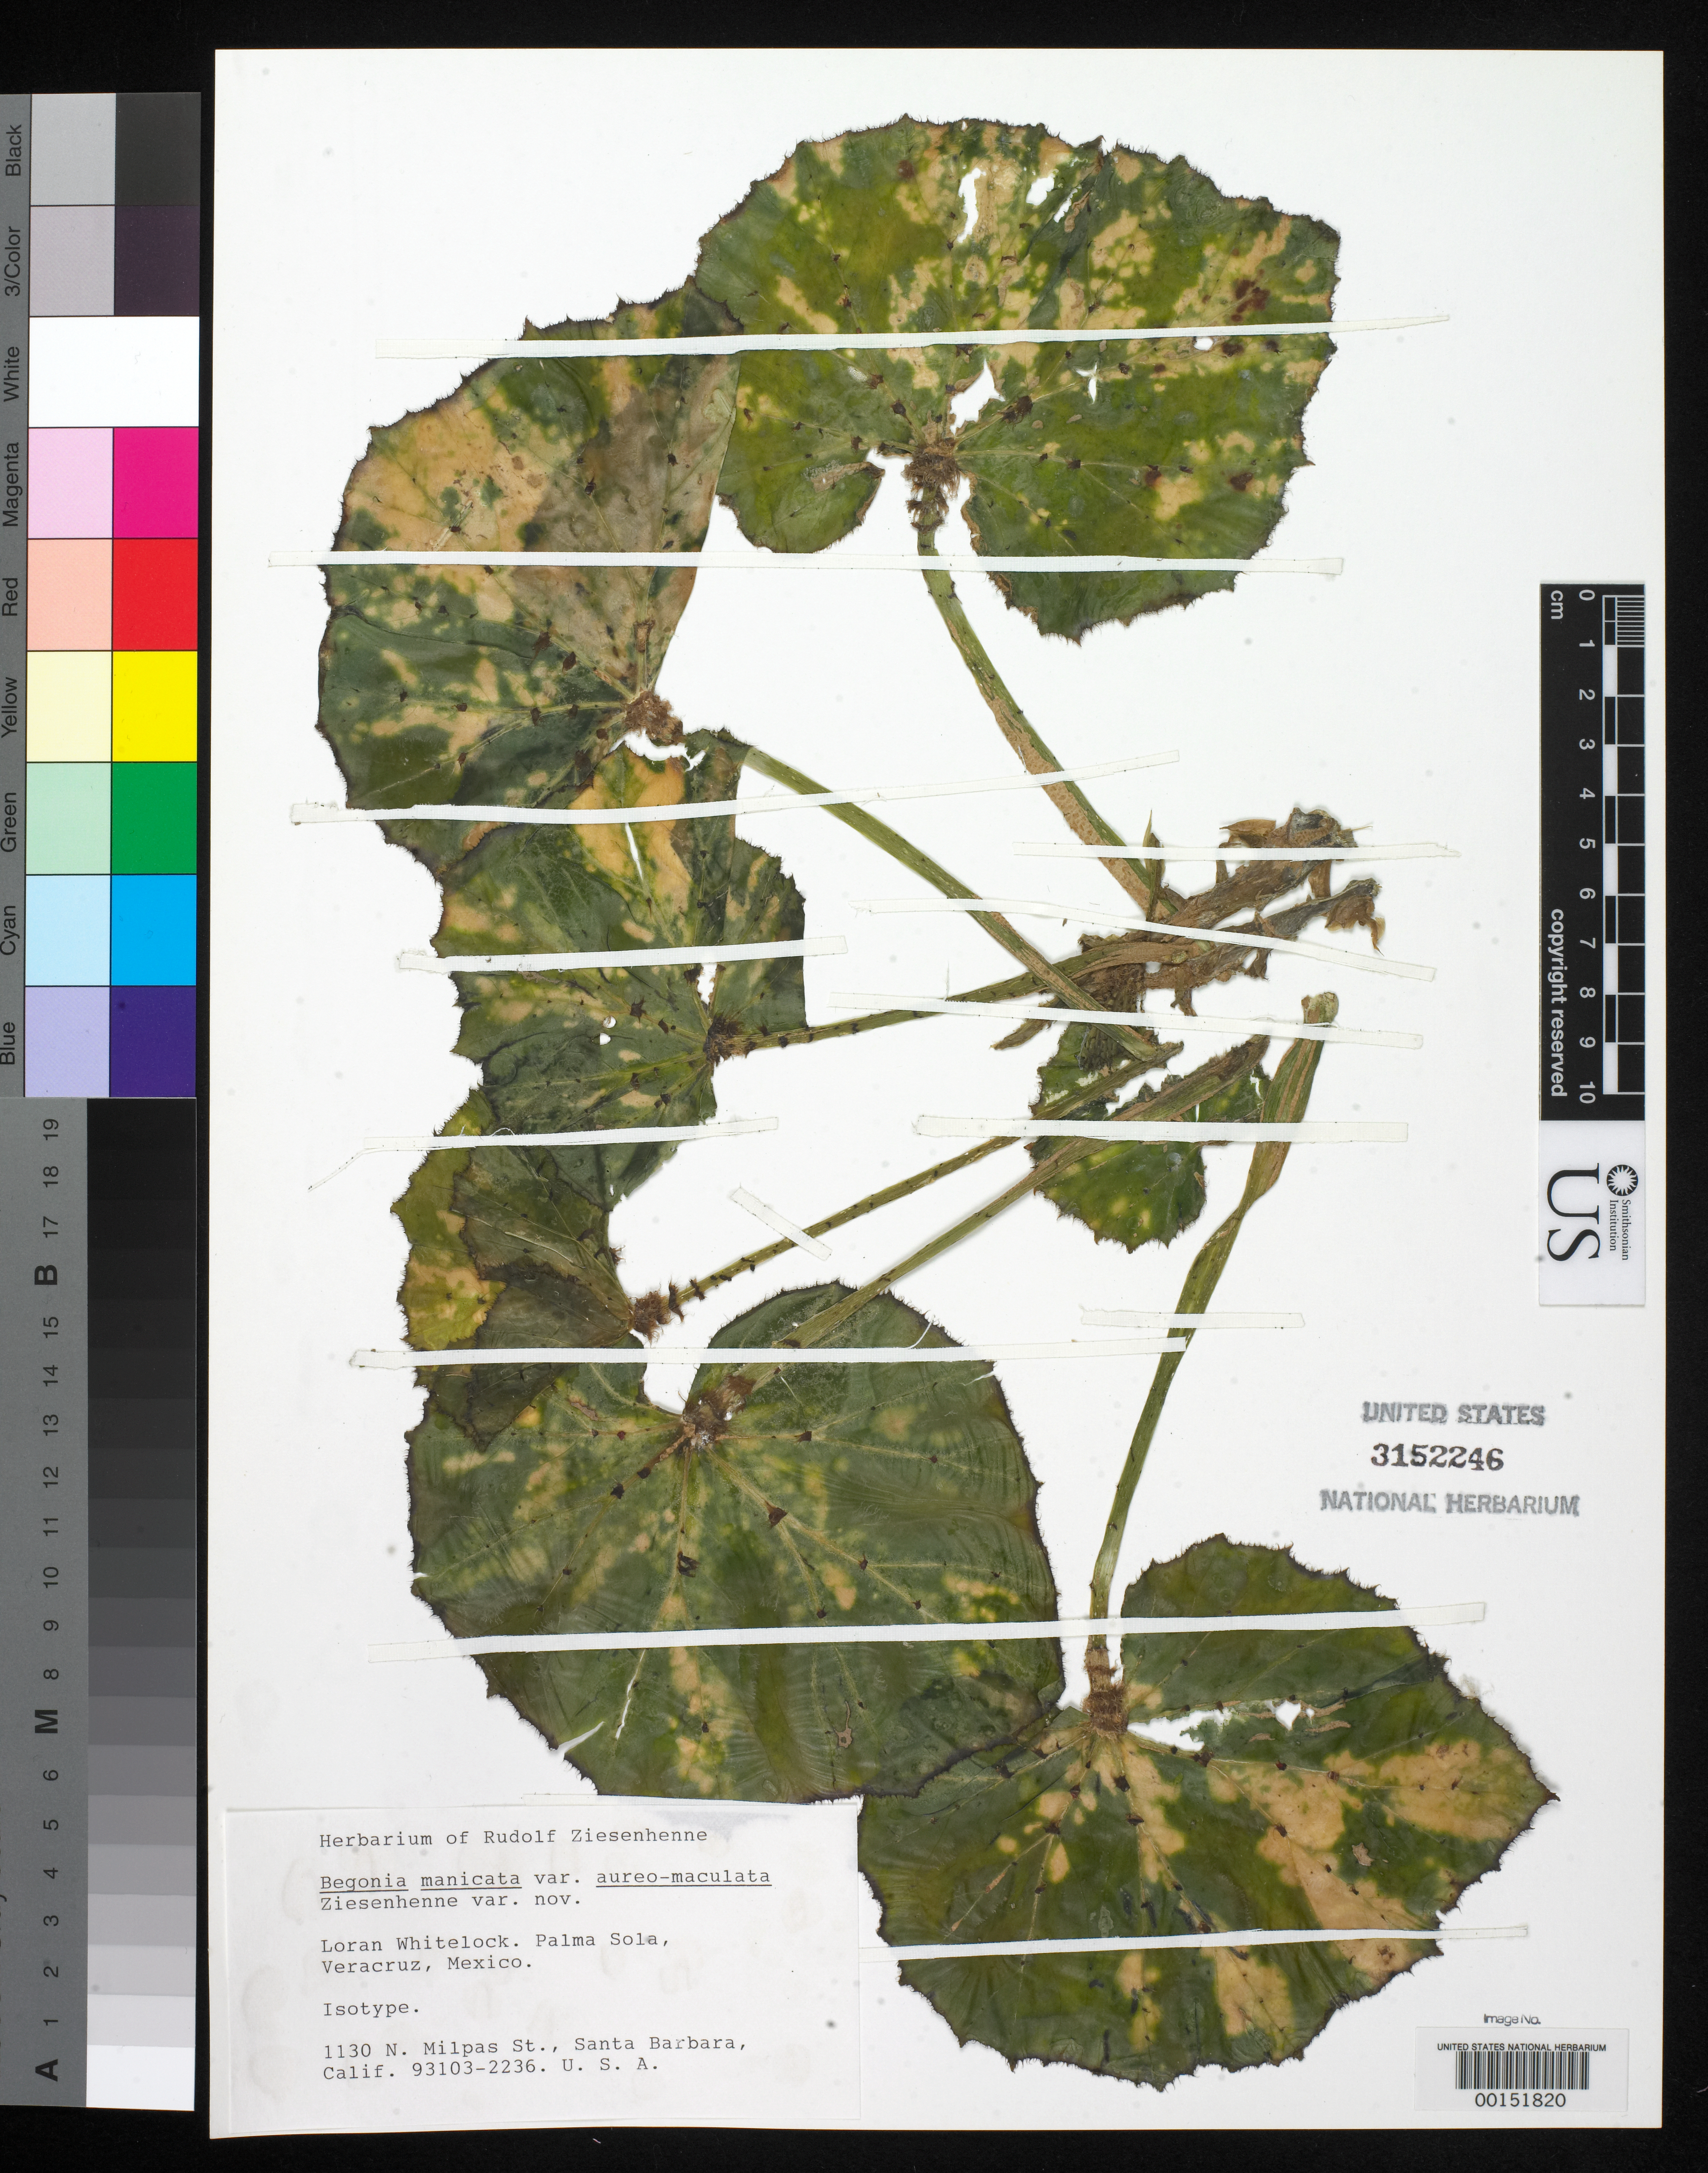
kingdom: Plantae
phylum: Tracheophyta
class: Magnoliopsida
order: Cucurbitales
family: Begoniaceae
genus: Begonia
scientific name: Begonia manicata var. aureo-maculata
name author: Ziesenh.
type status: Isotype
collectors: L. Whitelock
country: Mexico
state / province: Veracruz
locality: Loran Whitelock, Palma Sola.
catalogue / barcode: US 3152246